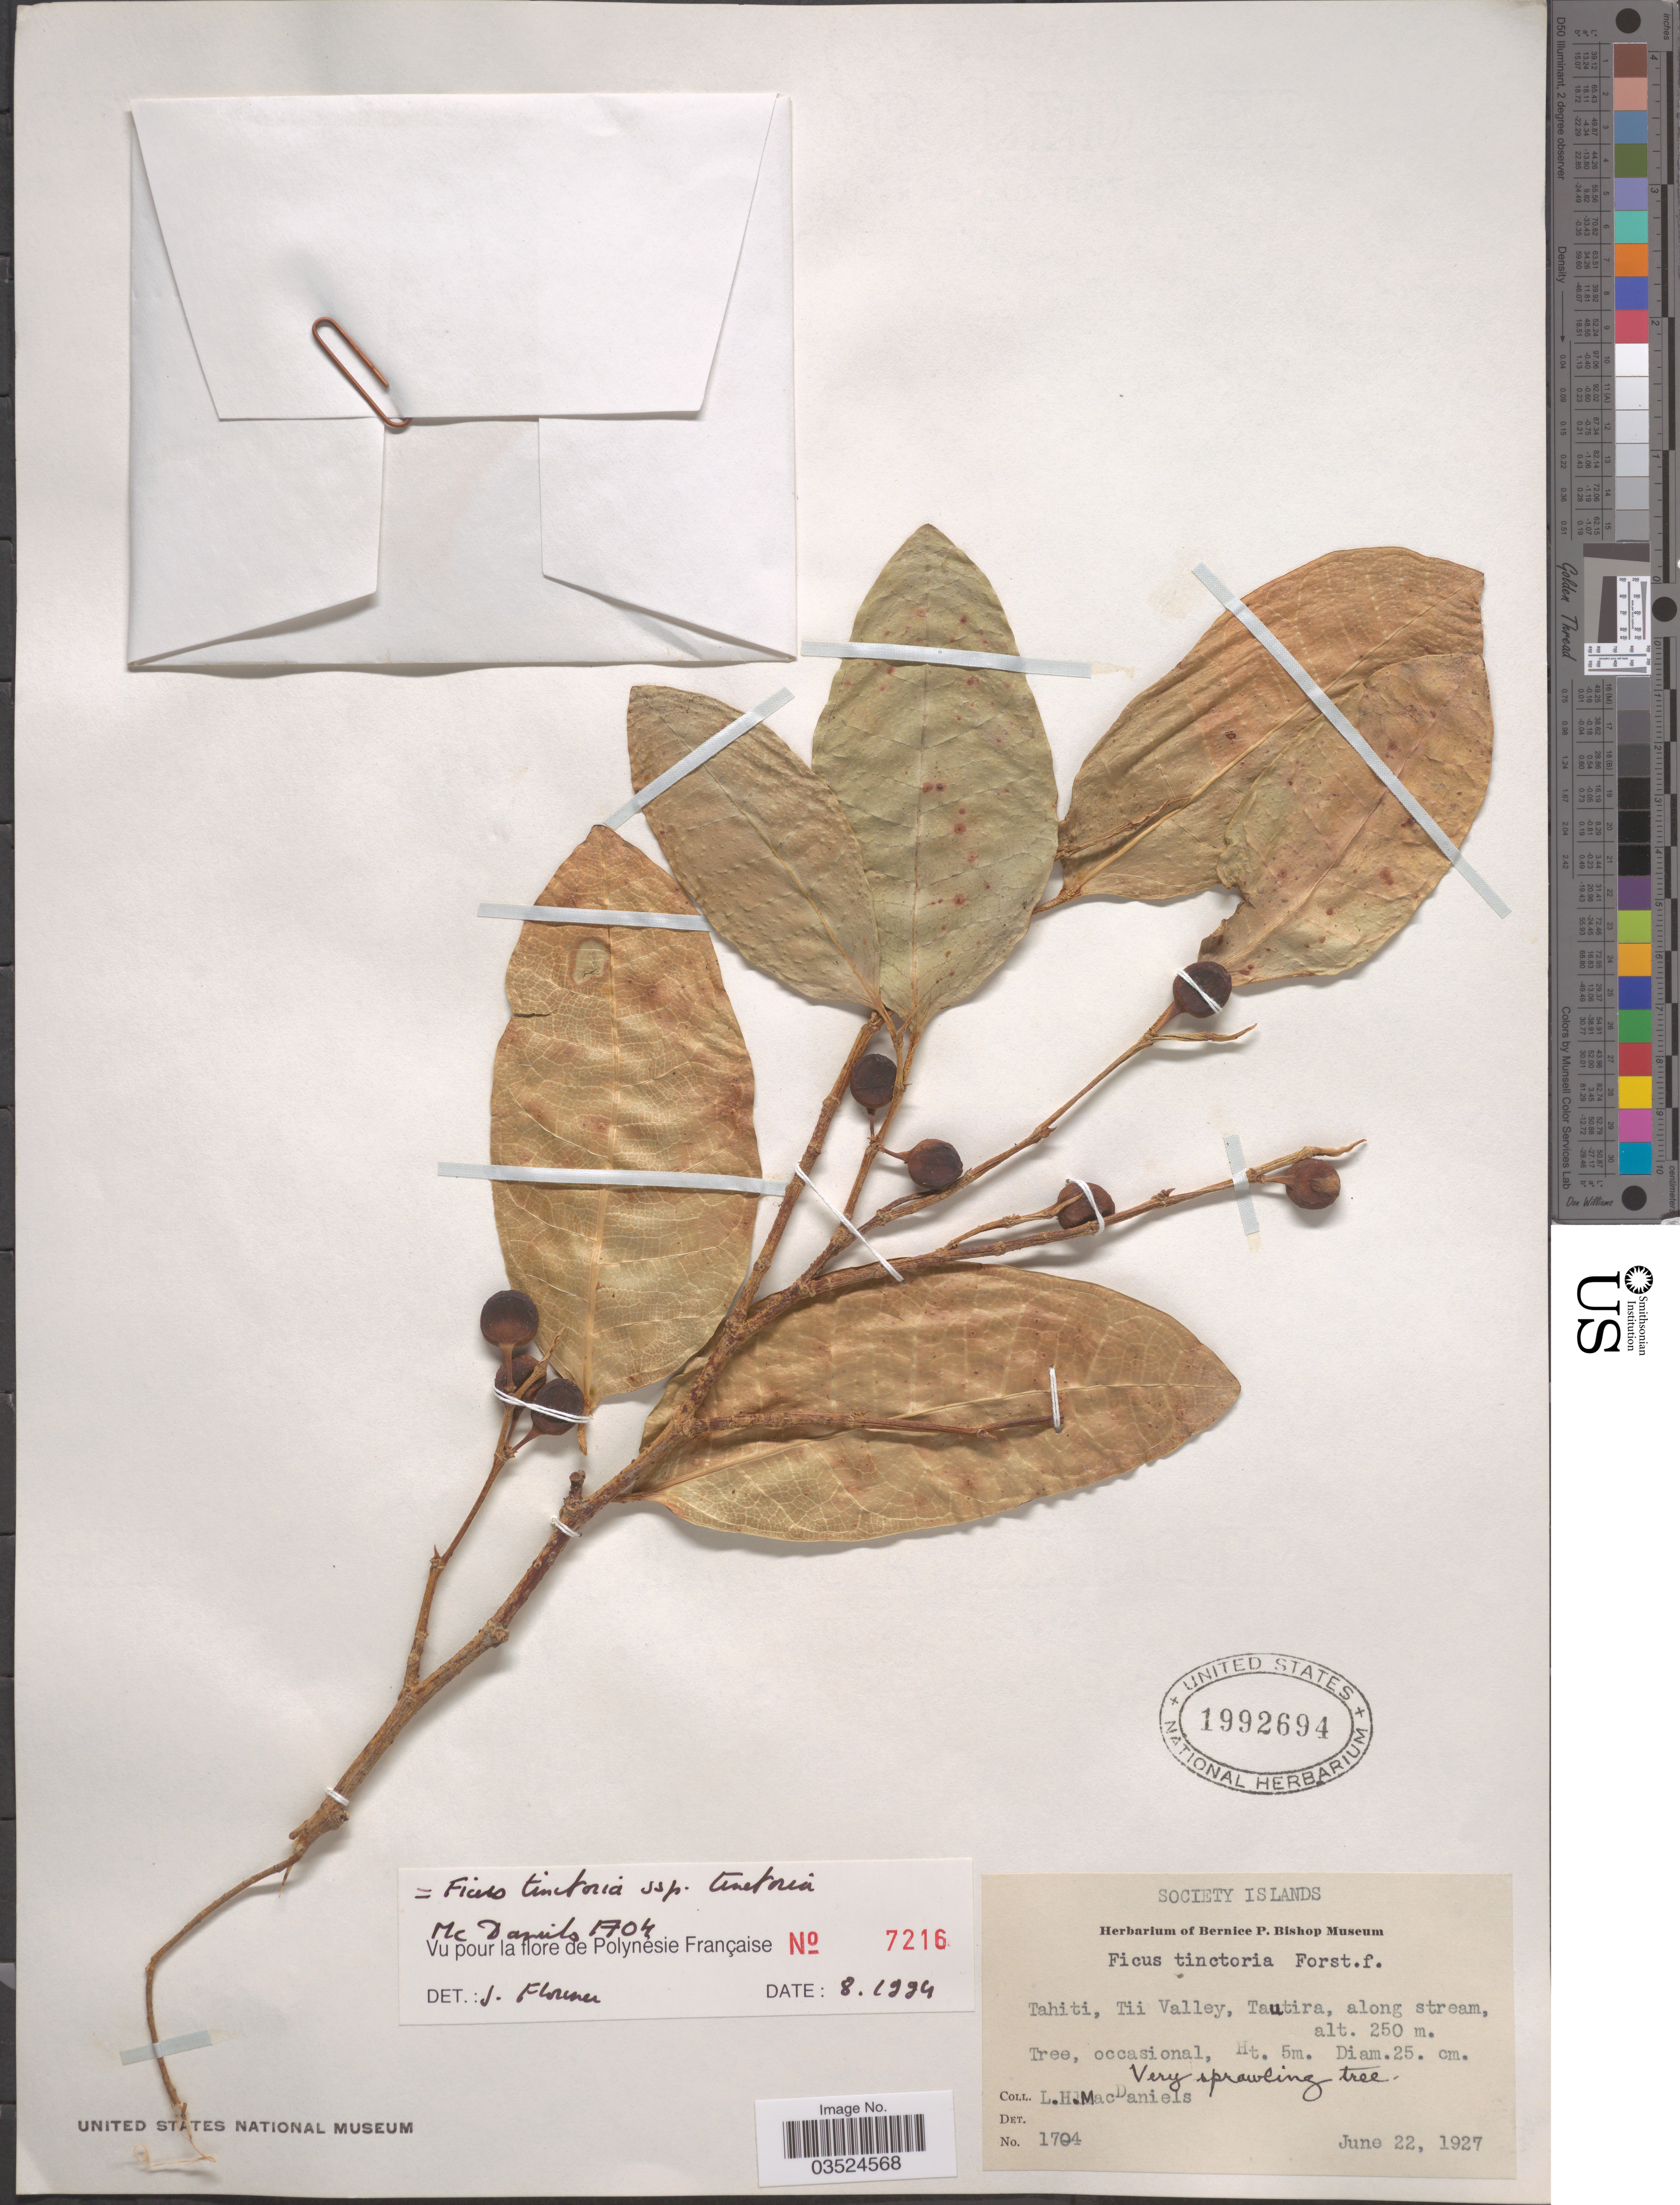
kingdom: Plantae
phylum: Tracheophyta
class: Magnoliopsida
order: Rosales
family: Moraceae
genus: Ficus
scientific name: Ficus tinctoria subsp. tinctoria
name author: G. Forst.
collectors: L. H. MacDaniels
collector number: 1704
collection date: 1927-06-22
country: French Polynesia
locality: Society Islands. Tahiti, Tii Valley, Tautira, along stream.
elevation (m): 250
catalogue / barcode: US 1992694